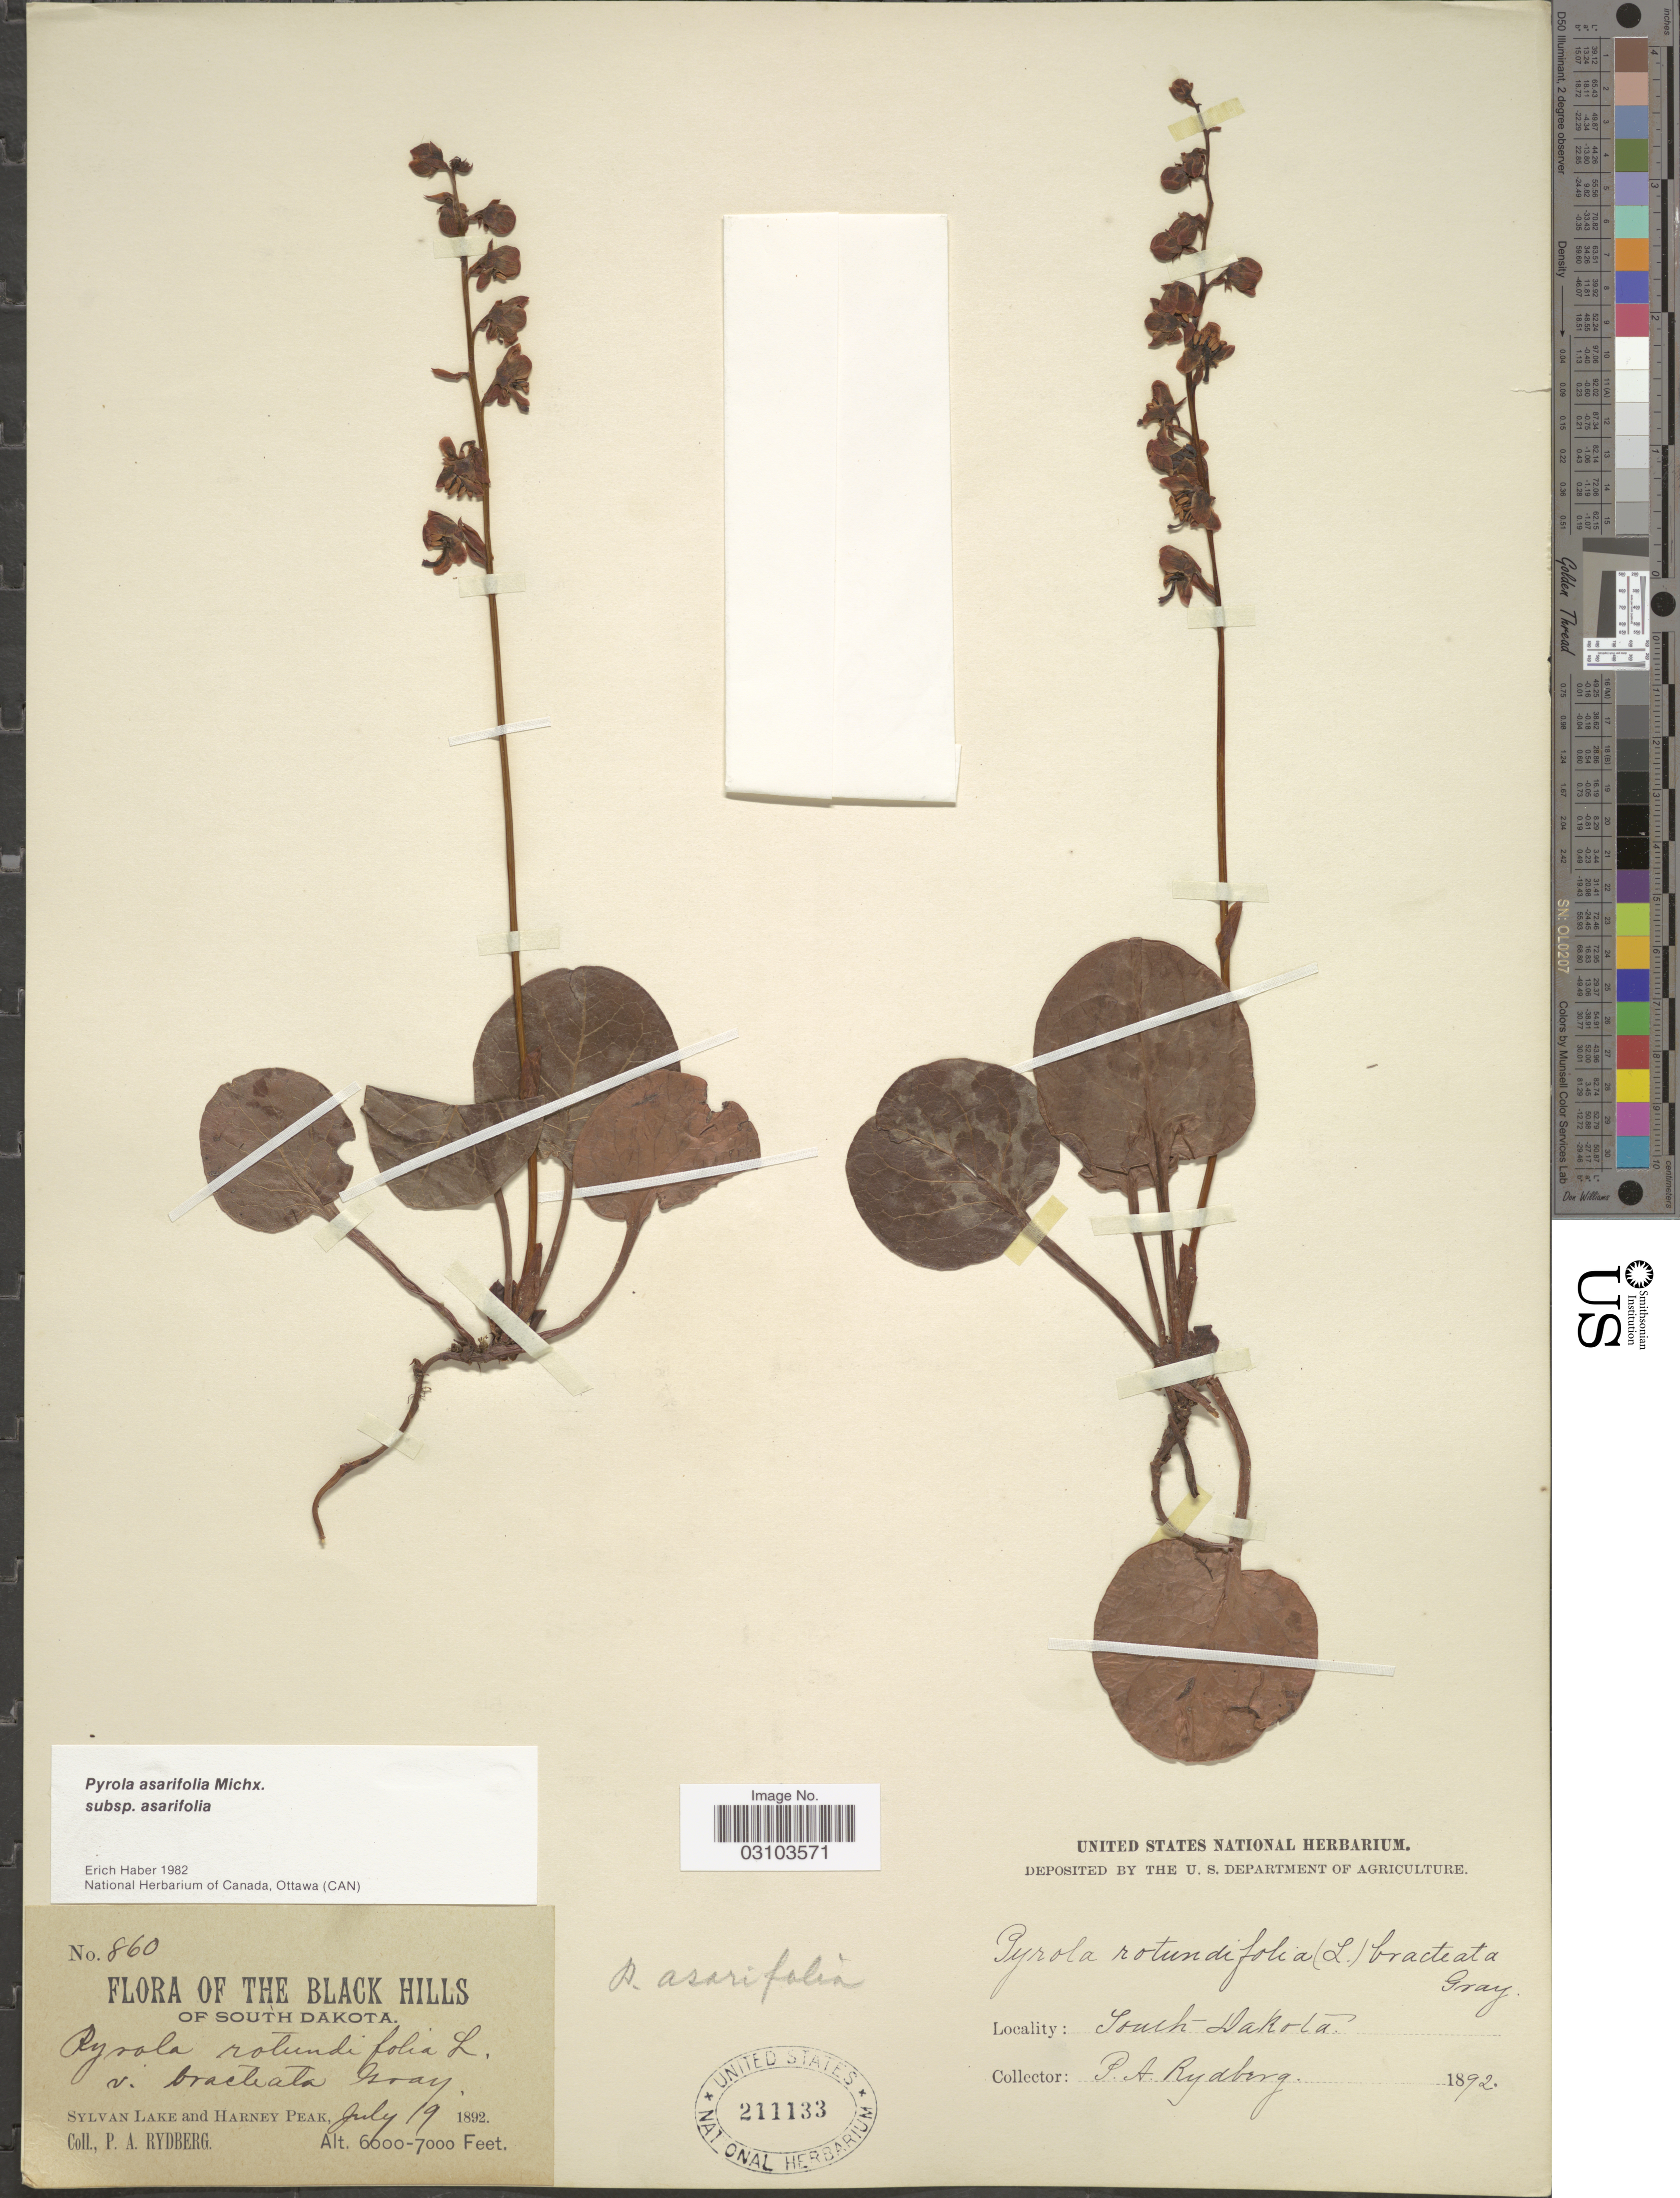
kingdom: Plantae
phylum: Tracheophyta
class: Magnoliopsida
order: Ericales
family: Ericaceae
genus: Pyrola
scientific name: Pyrola asarifolia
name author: Michx.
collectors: P. A. Rydberg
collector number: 860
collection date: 1892-07-19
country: United States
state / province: South Dakota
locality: The Black Hills of South Dakota, Sylvan Lake and Harney Peak.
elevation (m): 1829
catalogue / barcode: US 211133